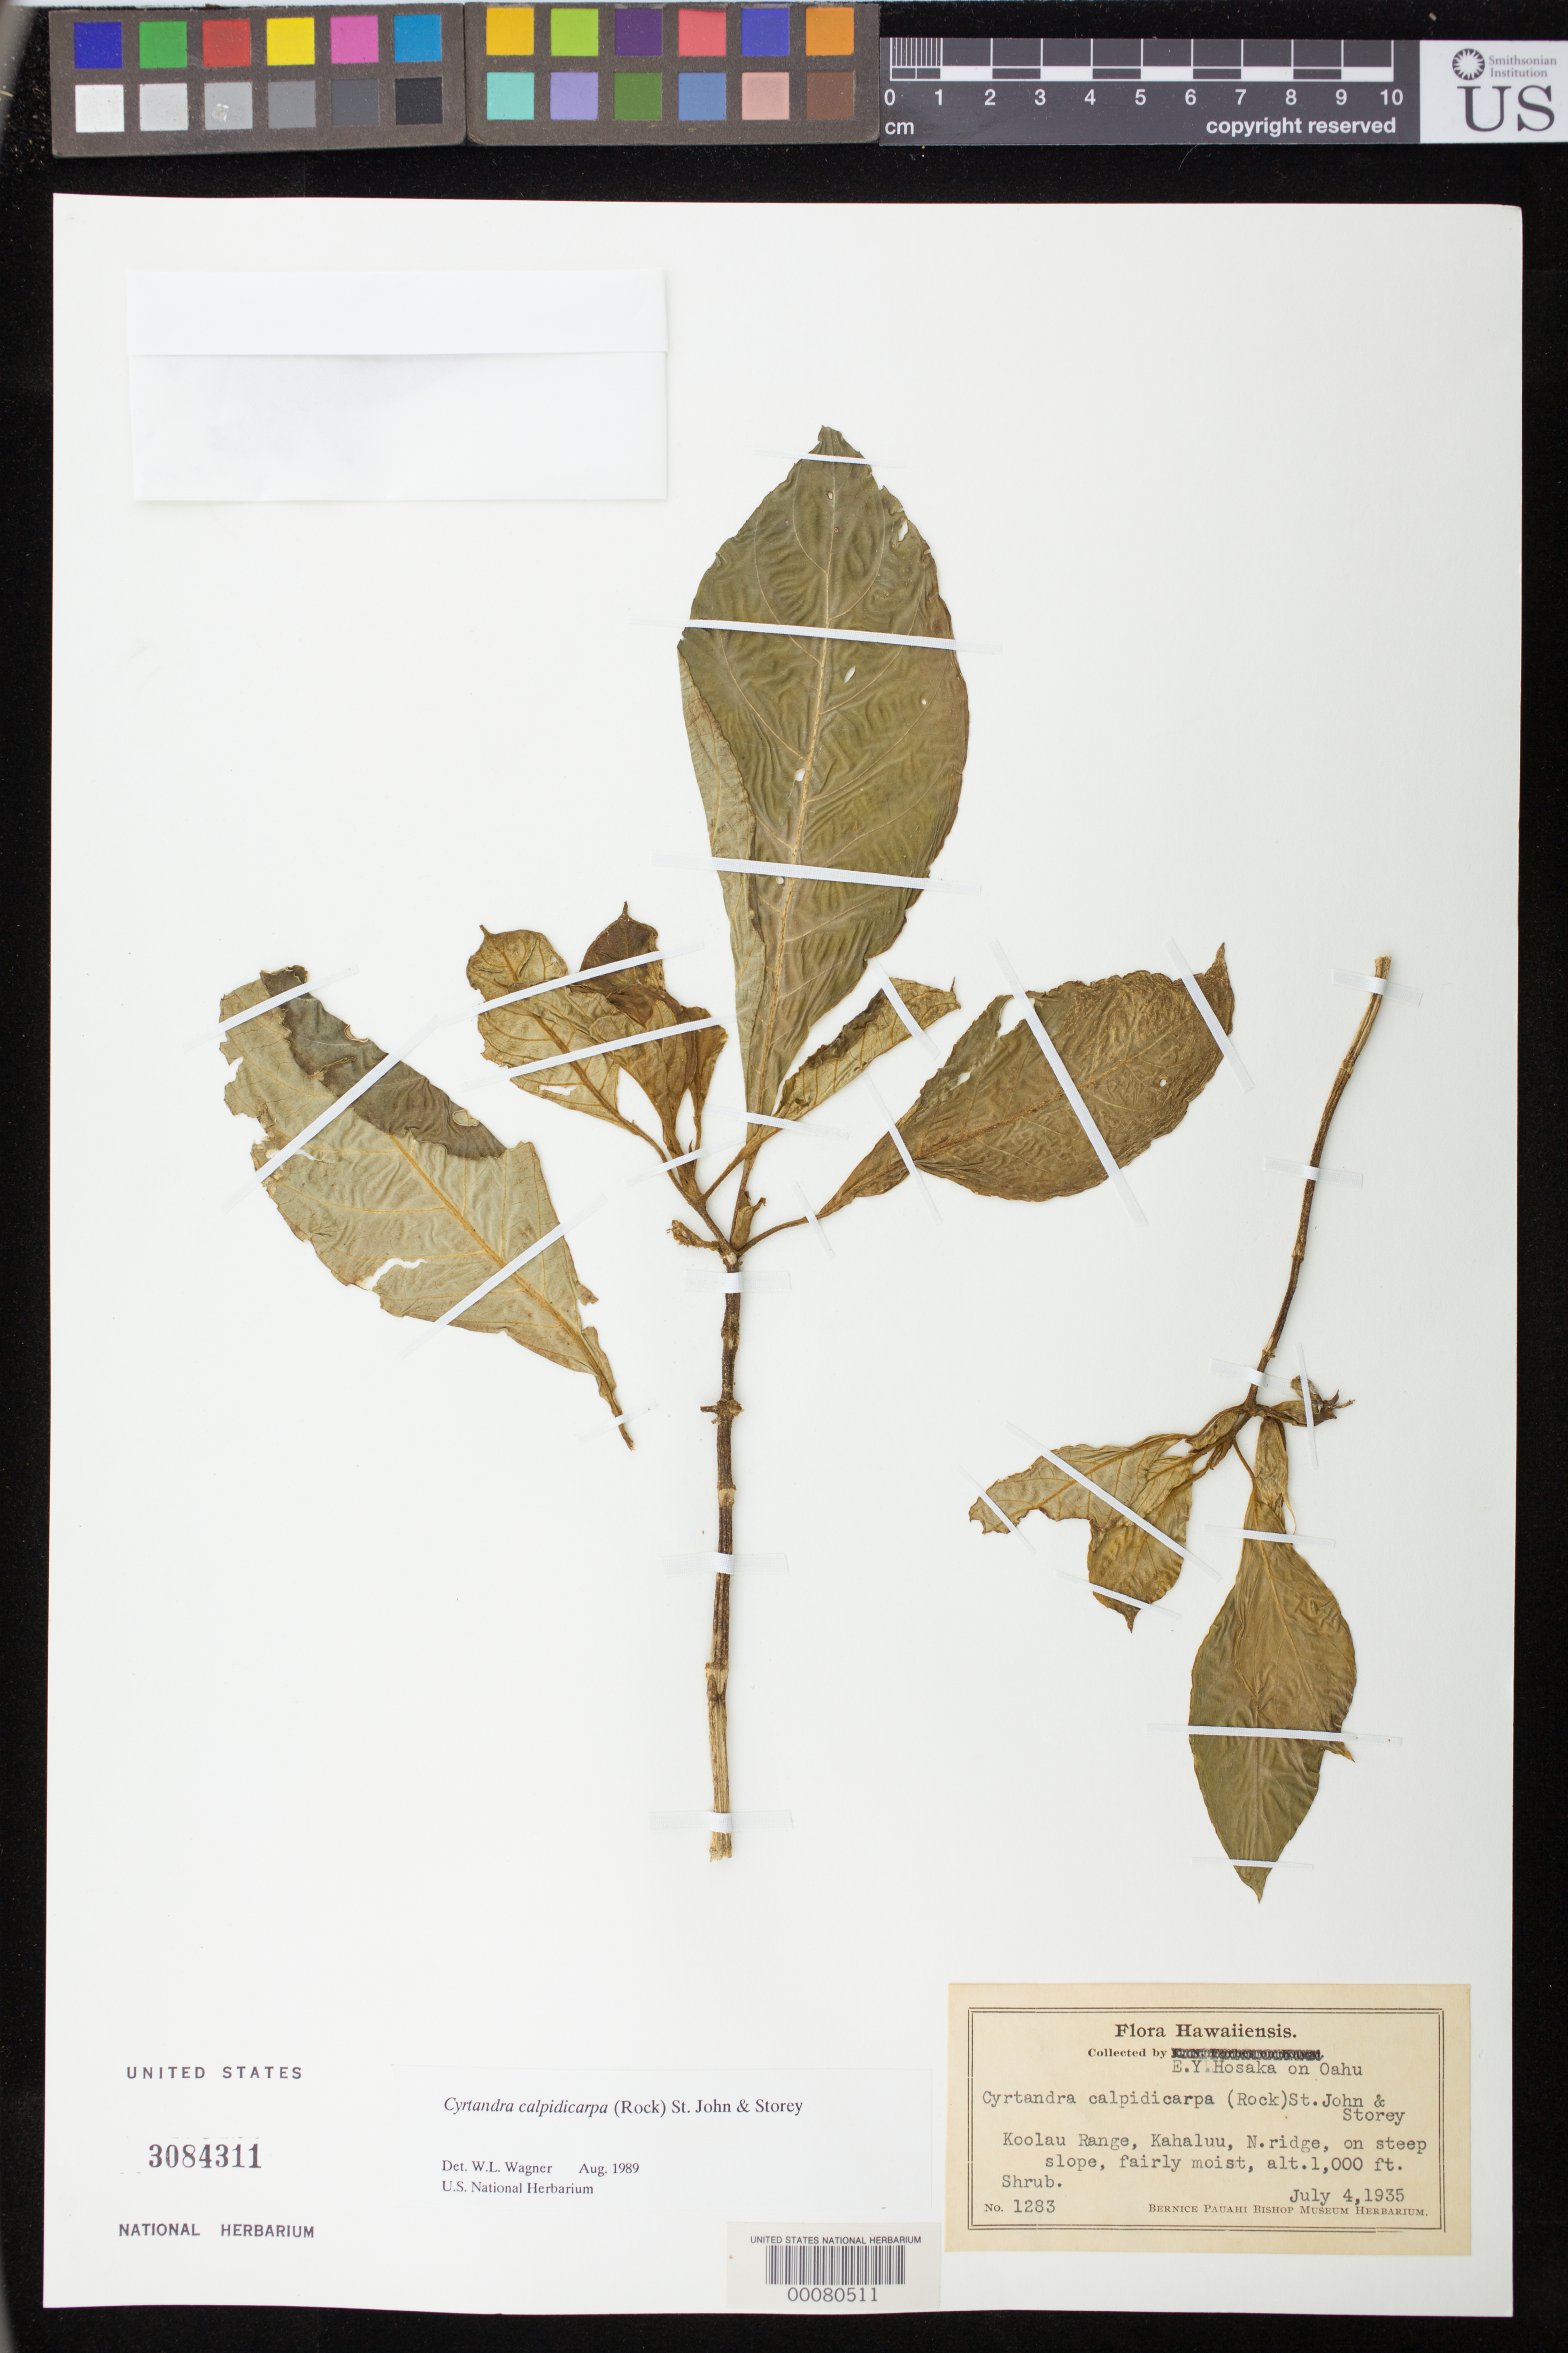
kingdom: Plantae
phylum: Tracheophyta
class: Magnoliopsida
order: Lamiales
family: Gesneriaceae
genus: Cyrtandra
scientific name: Cyrtandra calpidicarpa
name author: (Rock) H. St. John & Storey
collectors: E. Y. Hosaka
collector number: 1283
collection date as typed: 04 Jul 1935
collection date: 1935-07-04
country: United States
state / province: Hawaii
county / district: Honolulu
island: Oahu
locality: Koolau range, Kahaluu, n ridge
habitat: On steep slope, fairly moist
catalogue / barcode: US 3084311